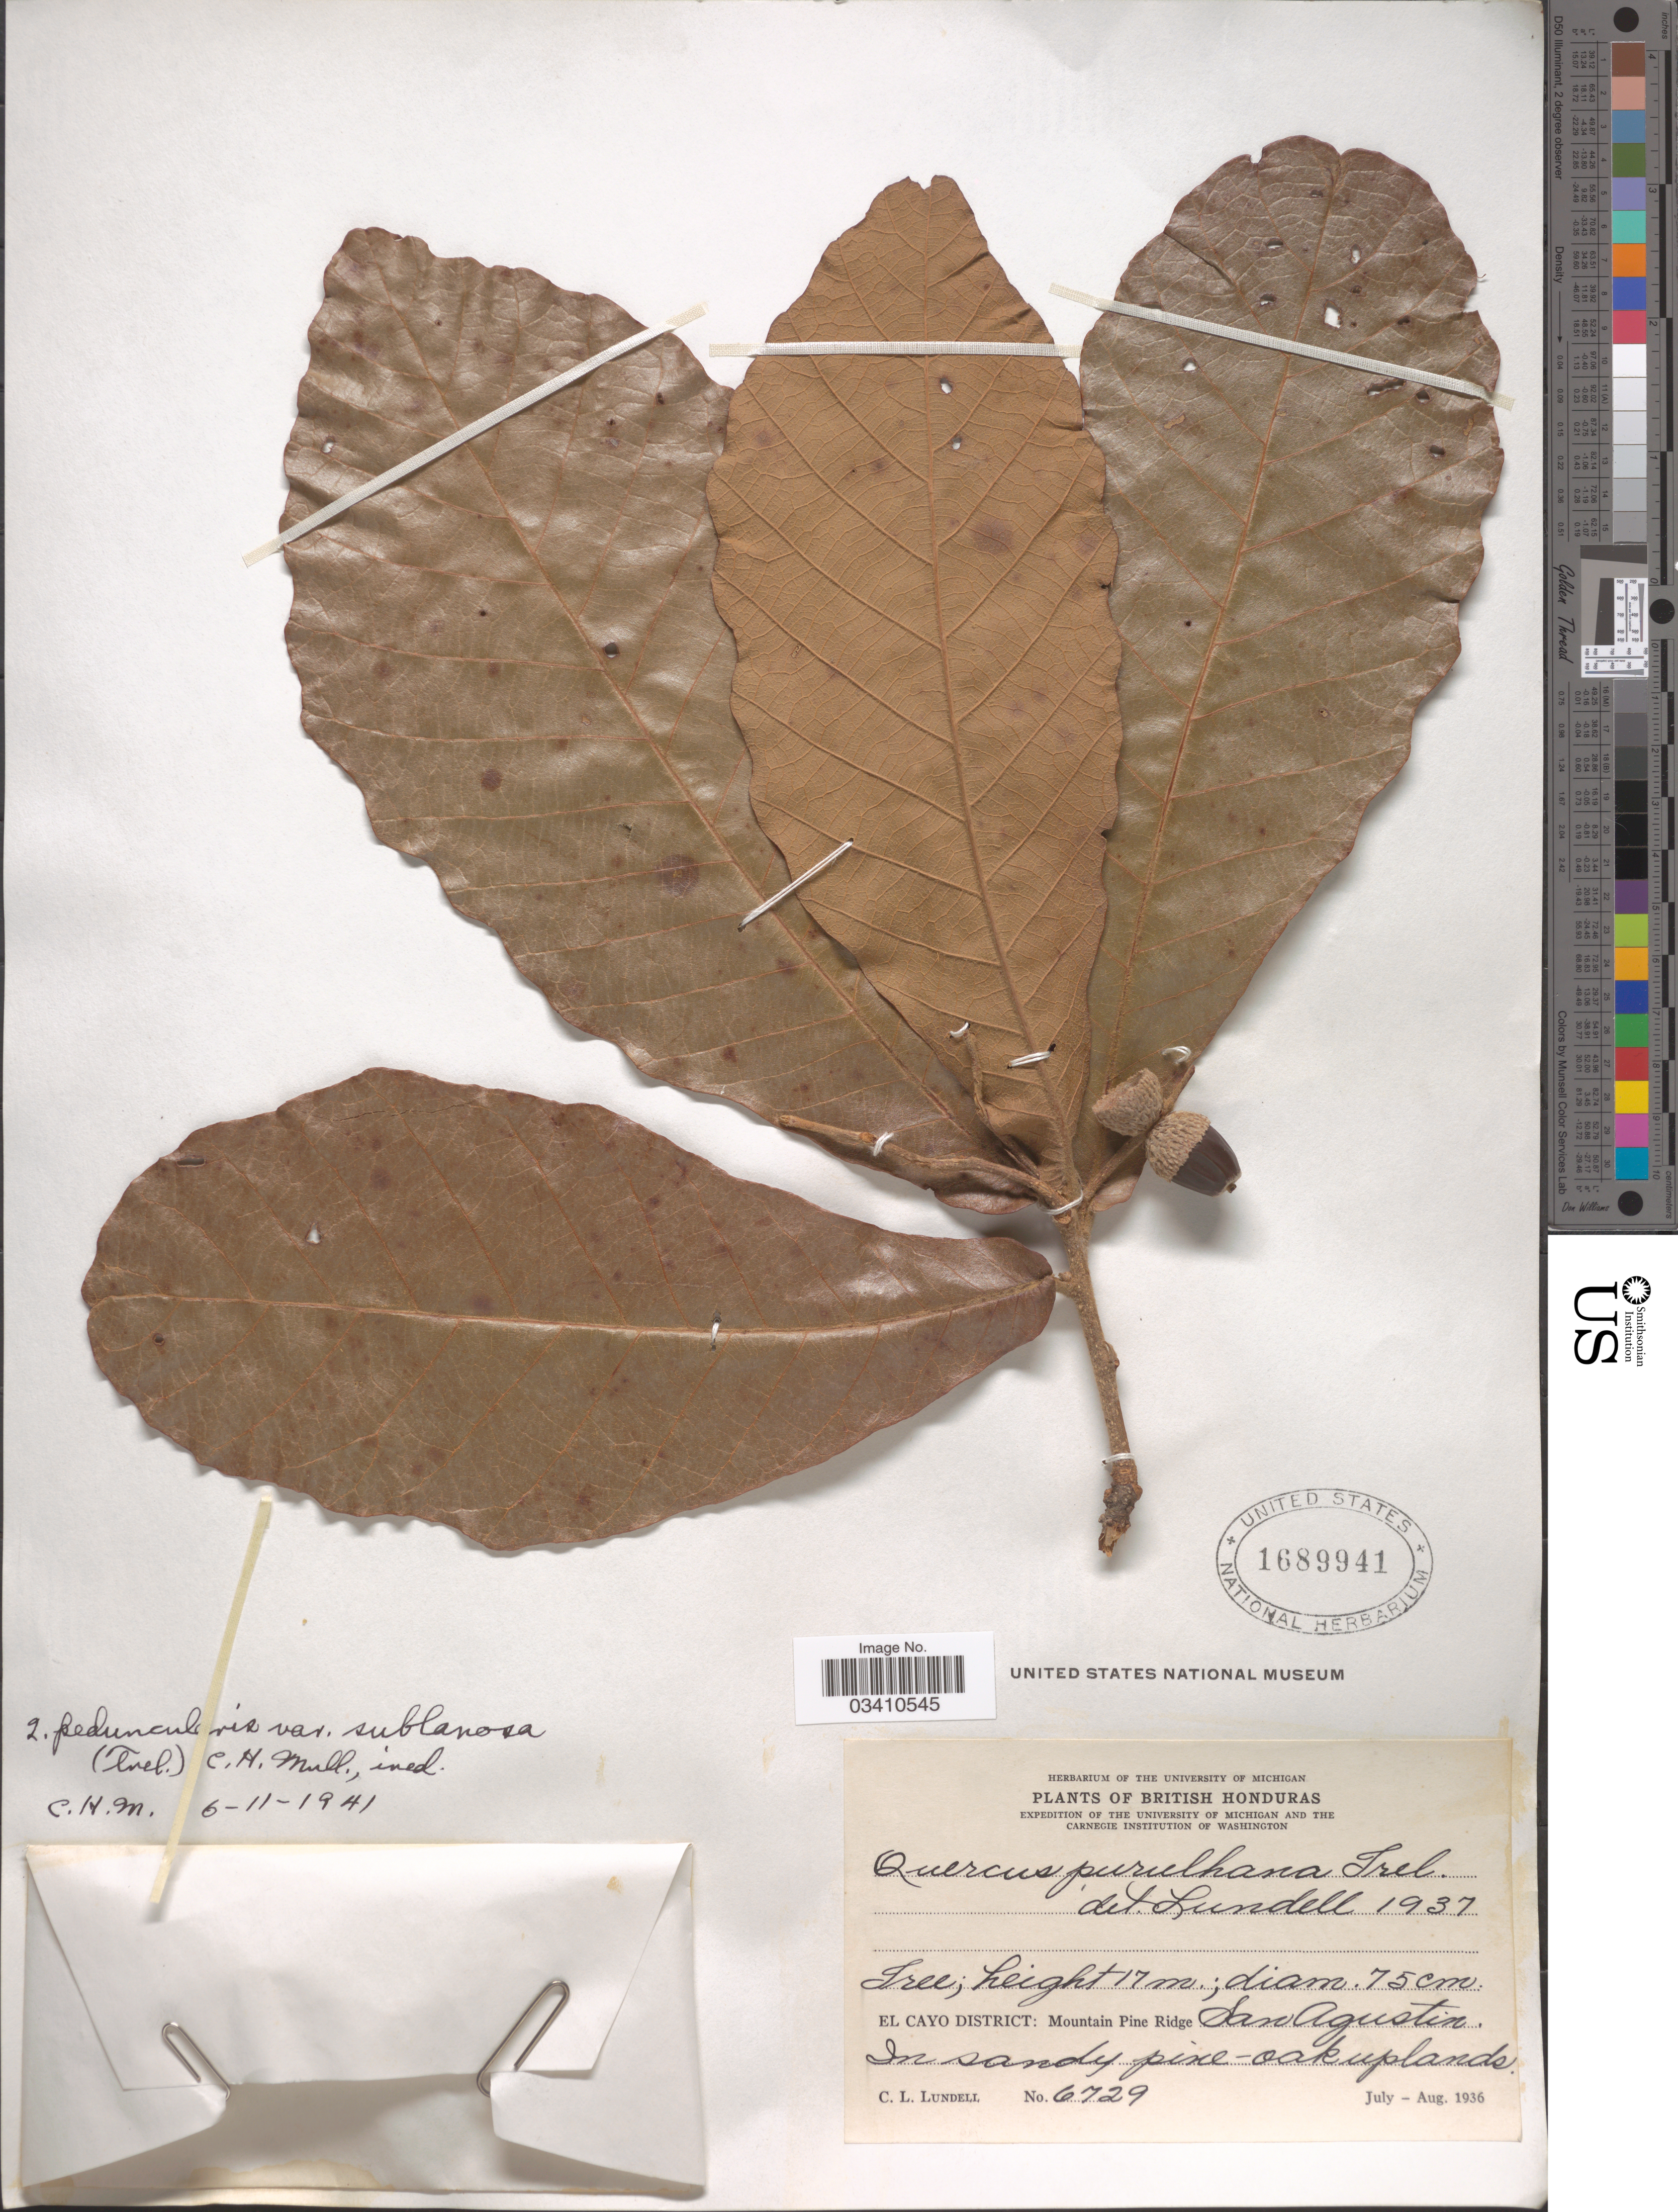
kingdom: Plantae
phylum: Tracheophyta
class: Magnoliopsida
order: Fagales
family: Fagaceae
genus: Quercus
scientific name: Quercus peduncularis var. sublanosa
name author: (Trel.) C.H. Müll.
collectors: C. L. Lundell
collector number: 6729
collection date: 1936-07/1936-08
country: Belize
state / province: Cayo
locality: British Honduras. El Cayo District: Mountain Pine Ridge. San Agustin.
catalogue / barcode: US 1689941